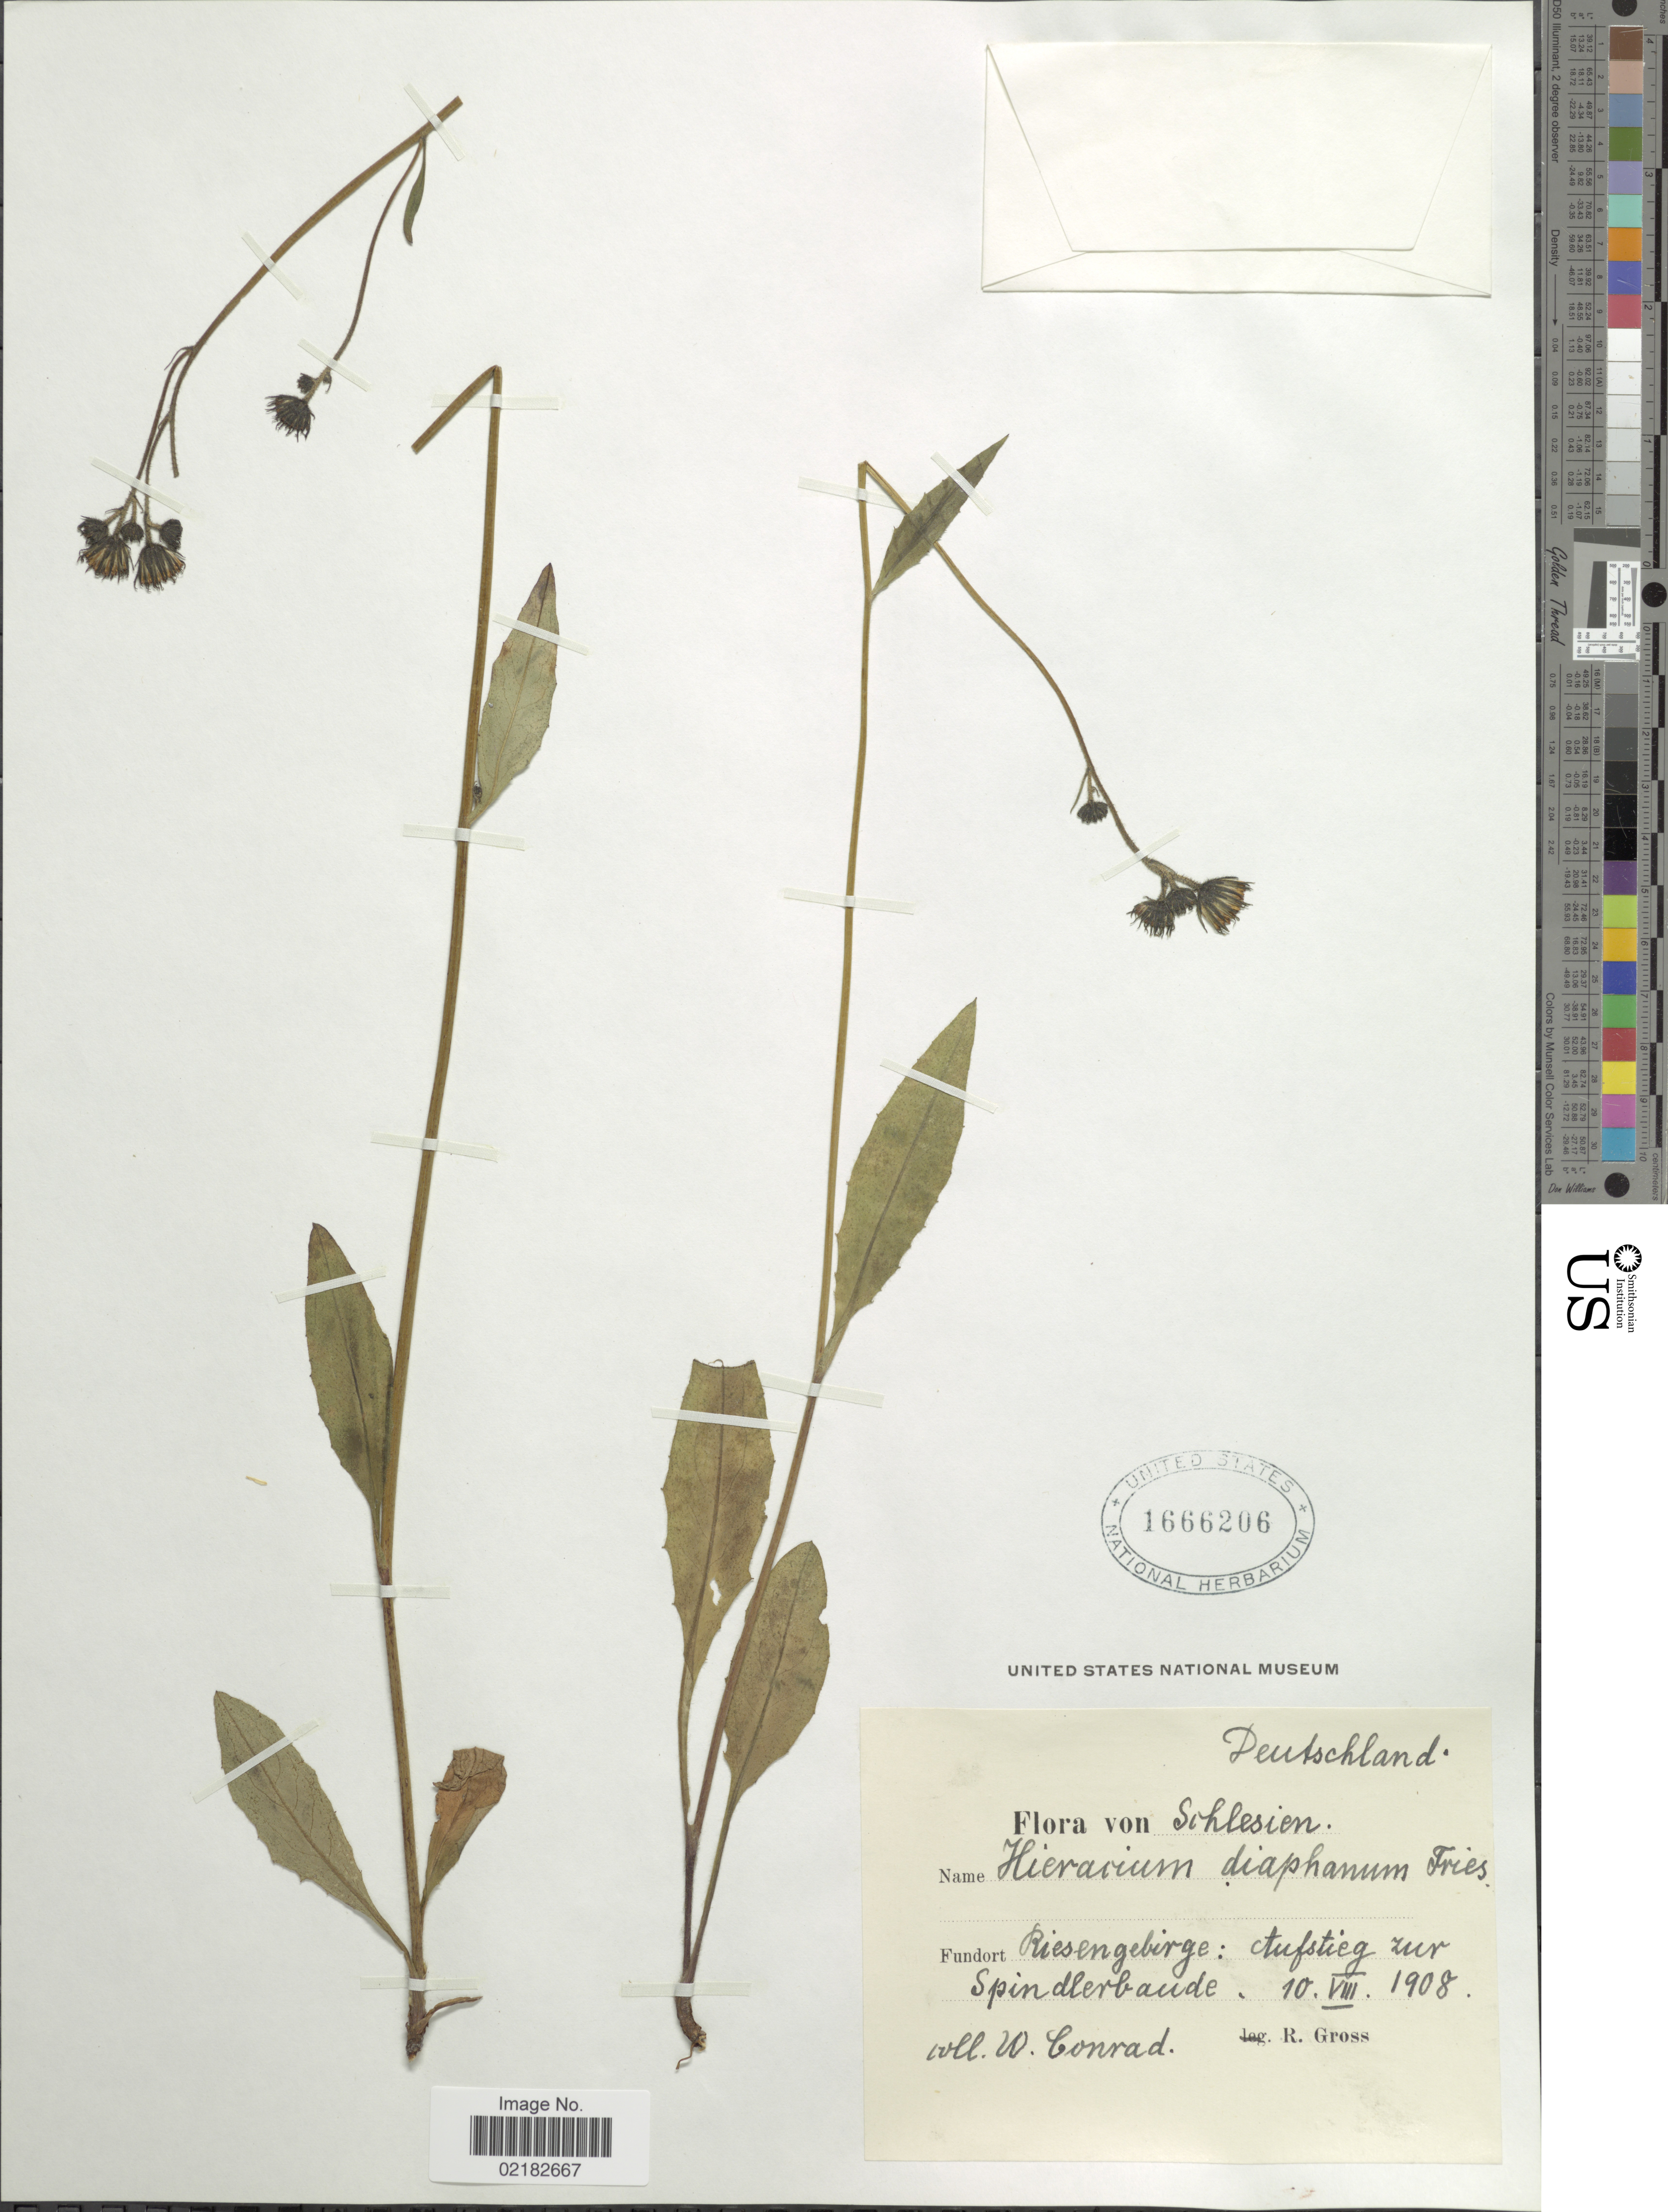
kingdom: Plantae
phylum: Tracheophyta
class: Magnoliopsida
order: Asterales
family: Asteraceae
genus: Hieracium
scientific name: Hieracium diaphanum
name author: Fr.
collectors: W. Conrad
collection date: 1908-08-10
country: Germany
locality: Schlesien. Riesengebirge: Aufstieg zur Spindlerbaude [interpreted]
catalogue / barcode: US 1666206